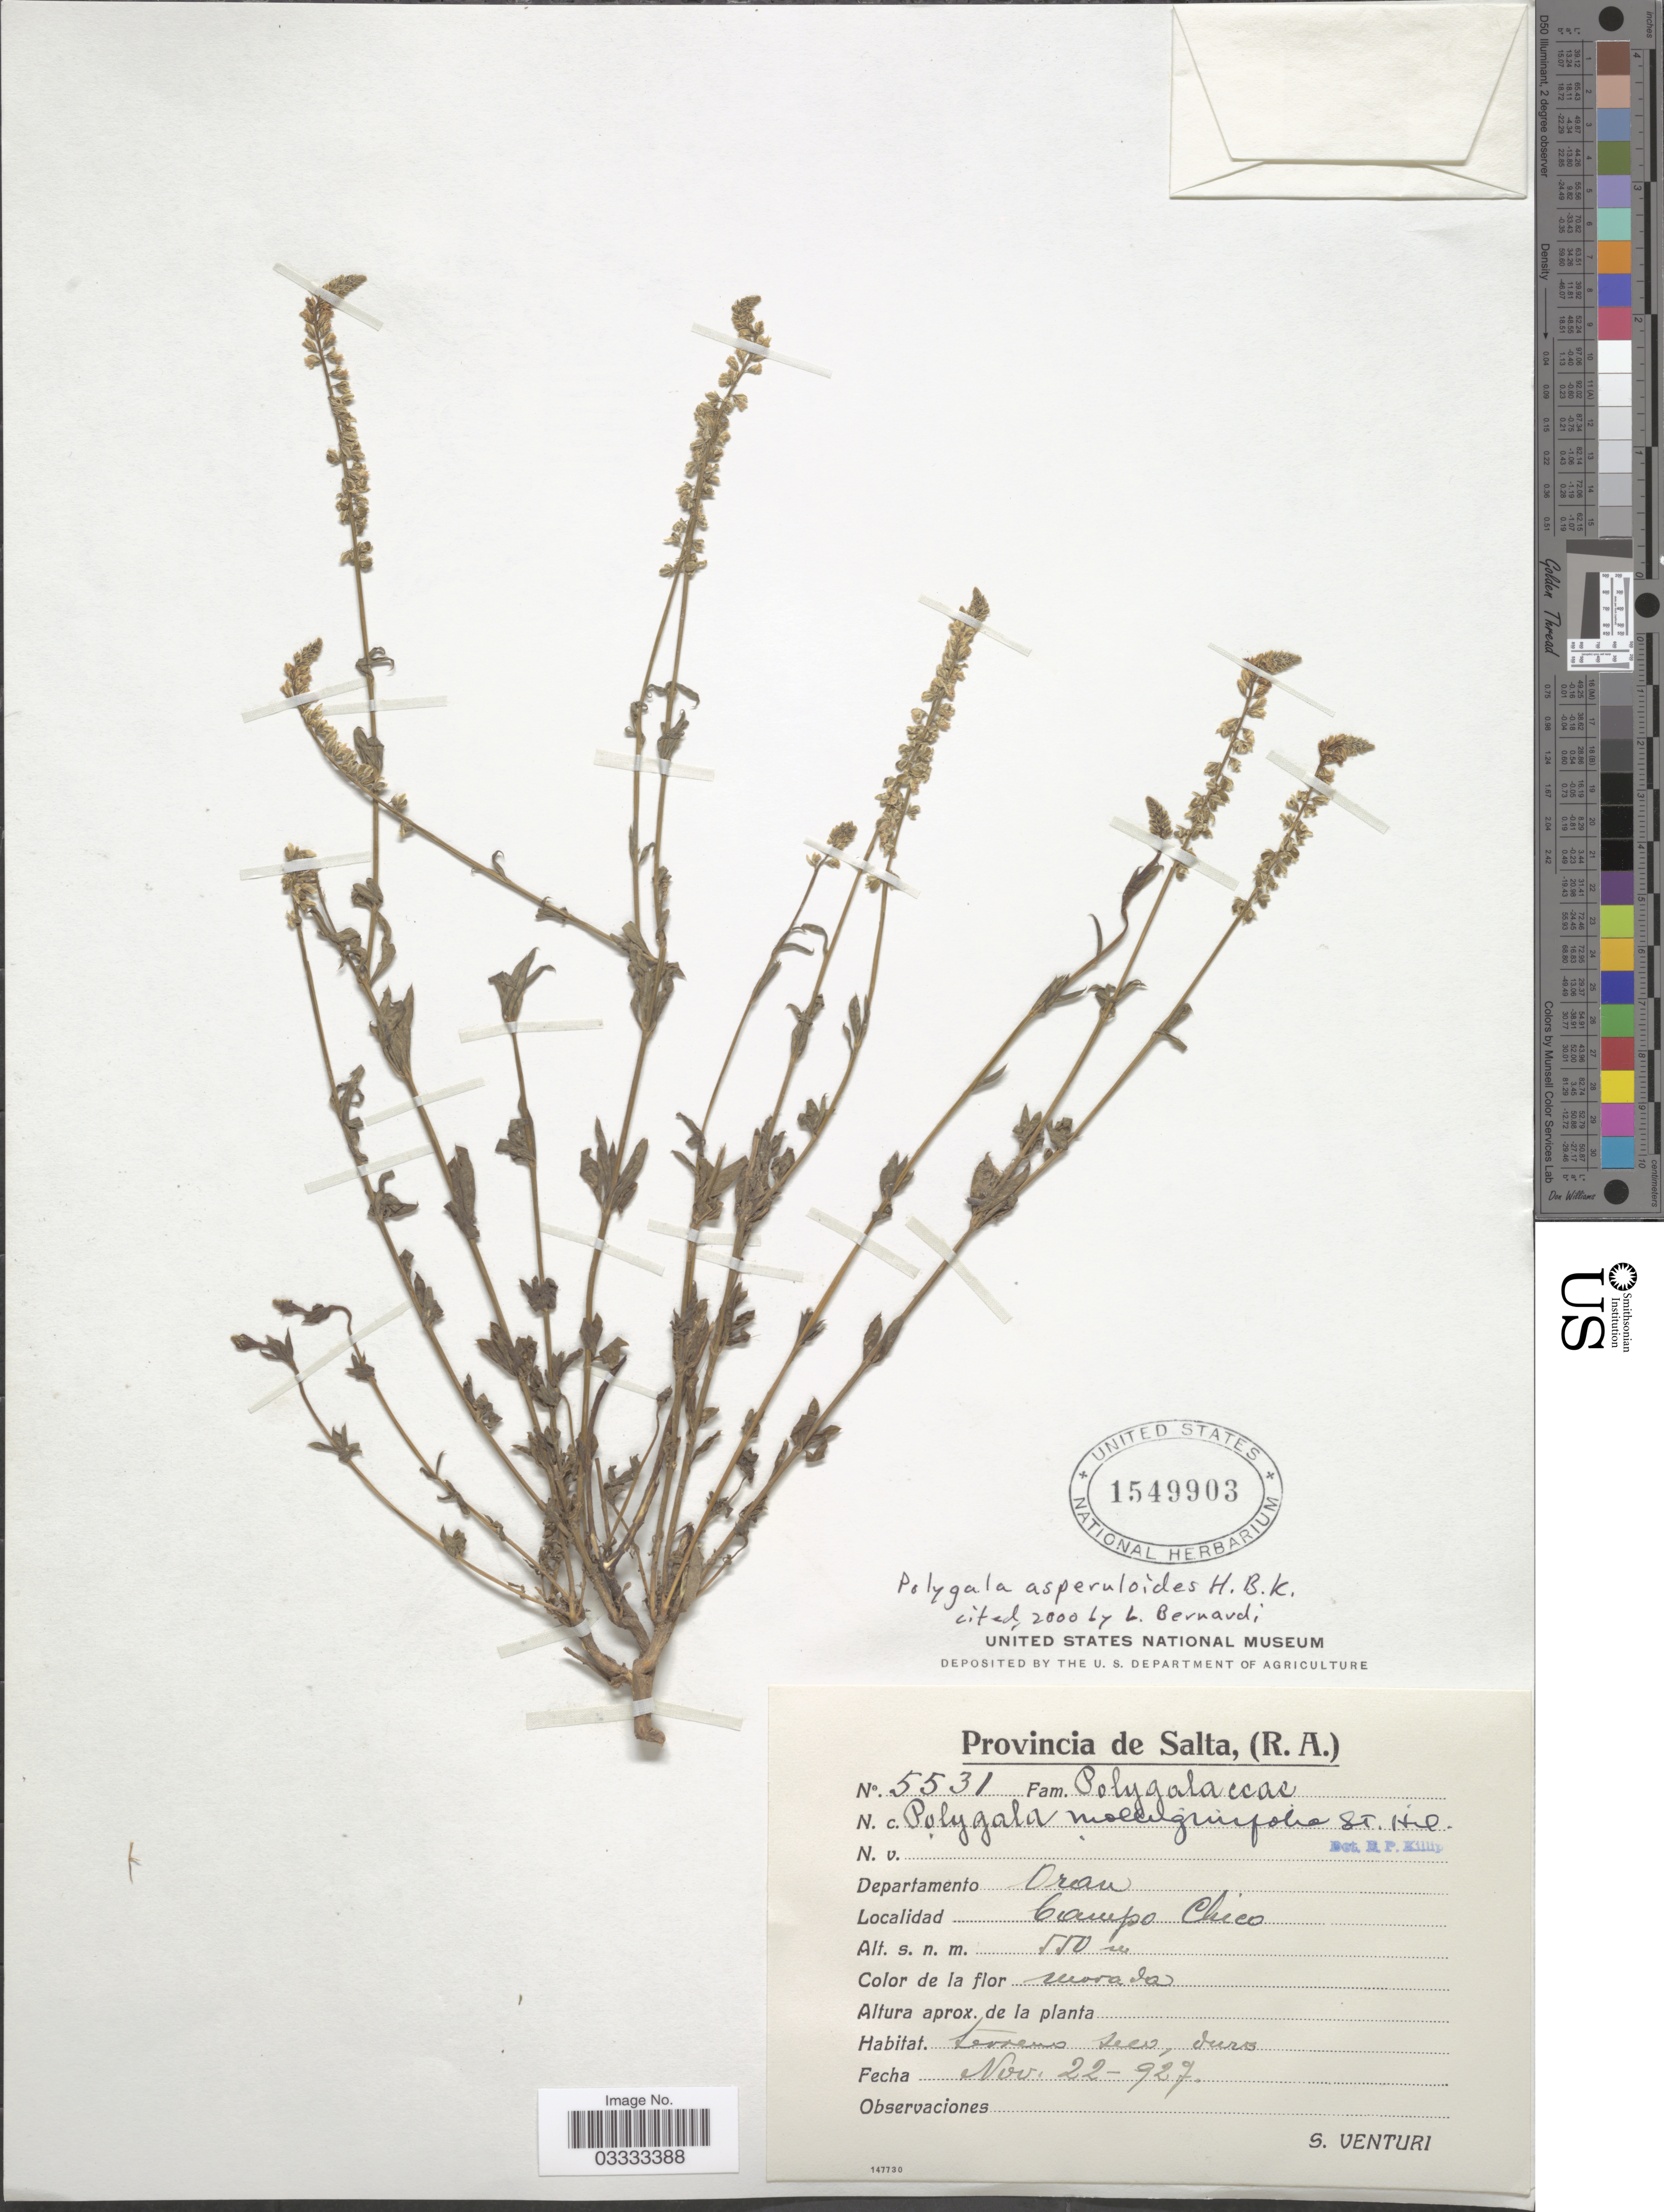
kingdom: Plantae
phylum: Tracheophyta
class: Magnoliopsida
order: Fabales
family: Polygalaceae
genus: Polygala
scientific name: Polygala asperuloides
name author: Kunth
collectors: S. Venturi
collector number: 5531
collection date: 1927-11-22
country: Argentina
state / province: Salta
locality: Departamento Oran. Campo Chico.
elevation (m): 550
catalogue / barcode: US 1549903